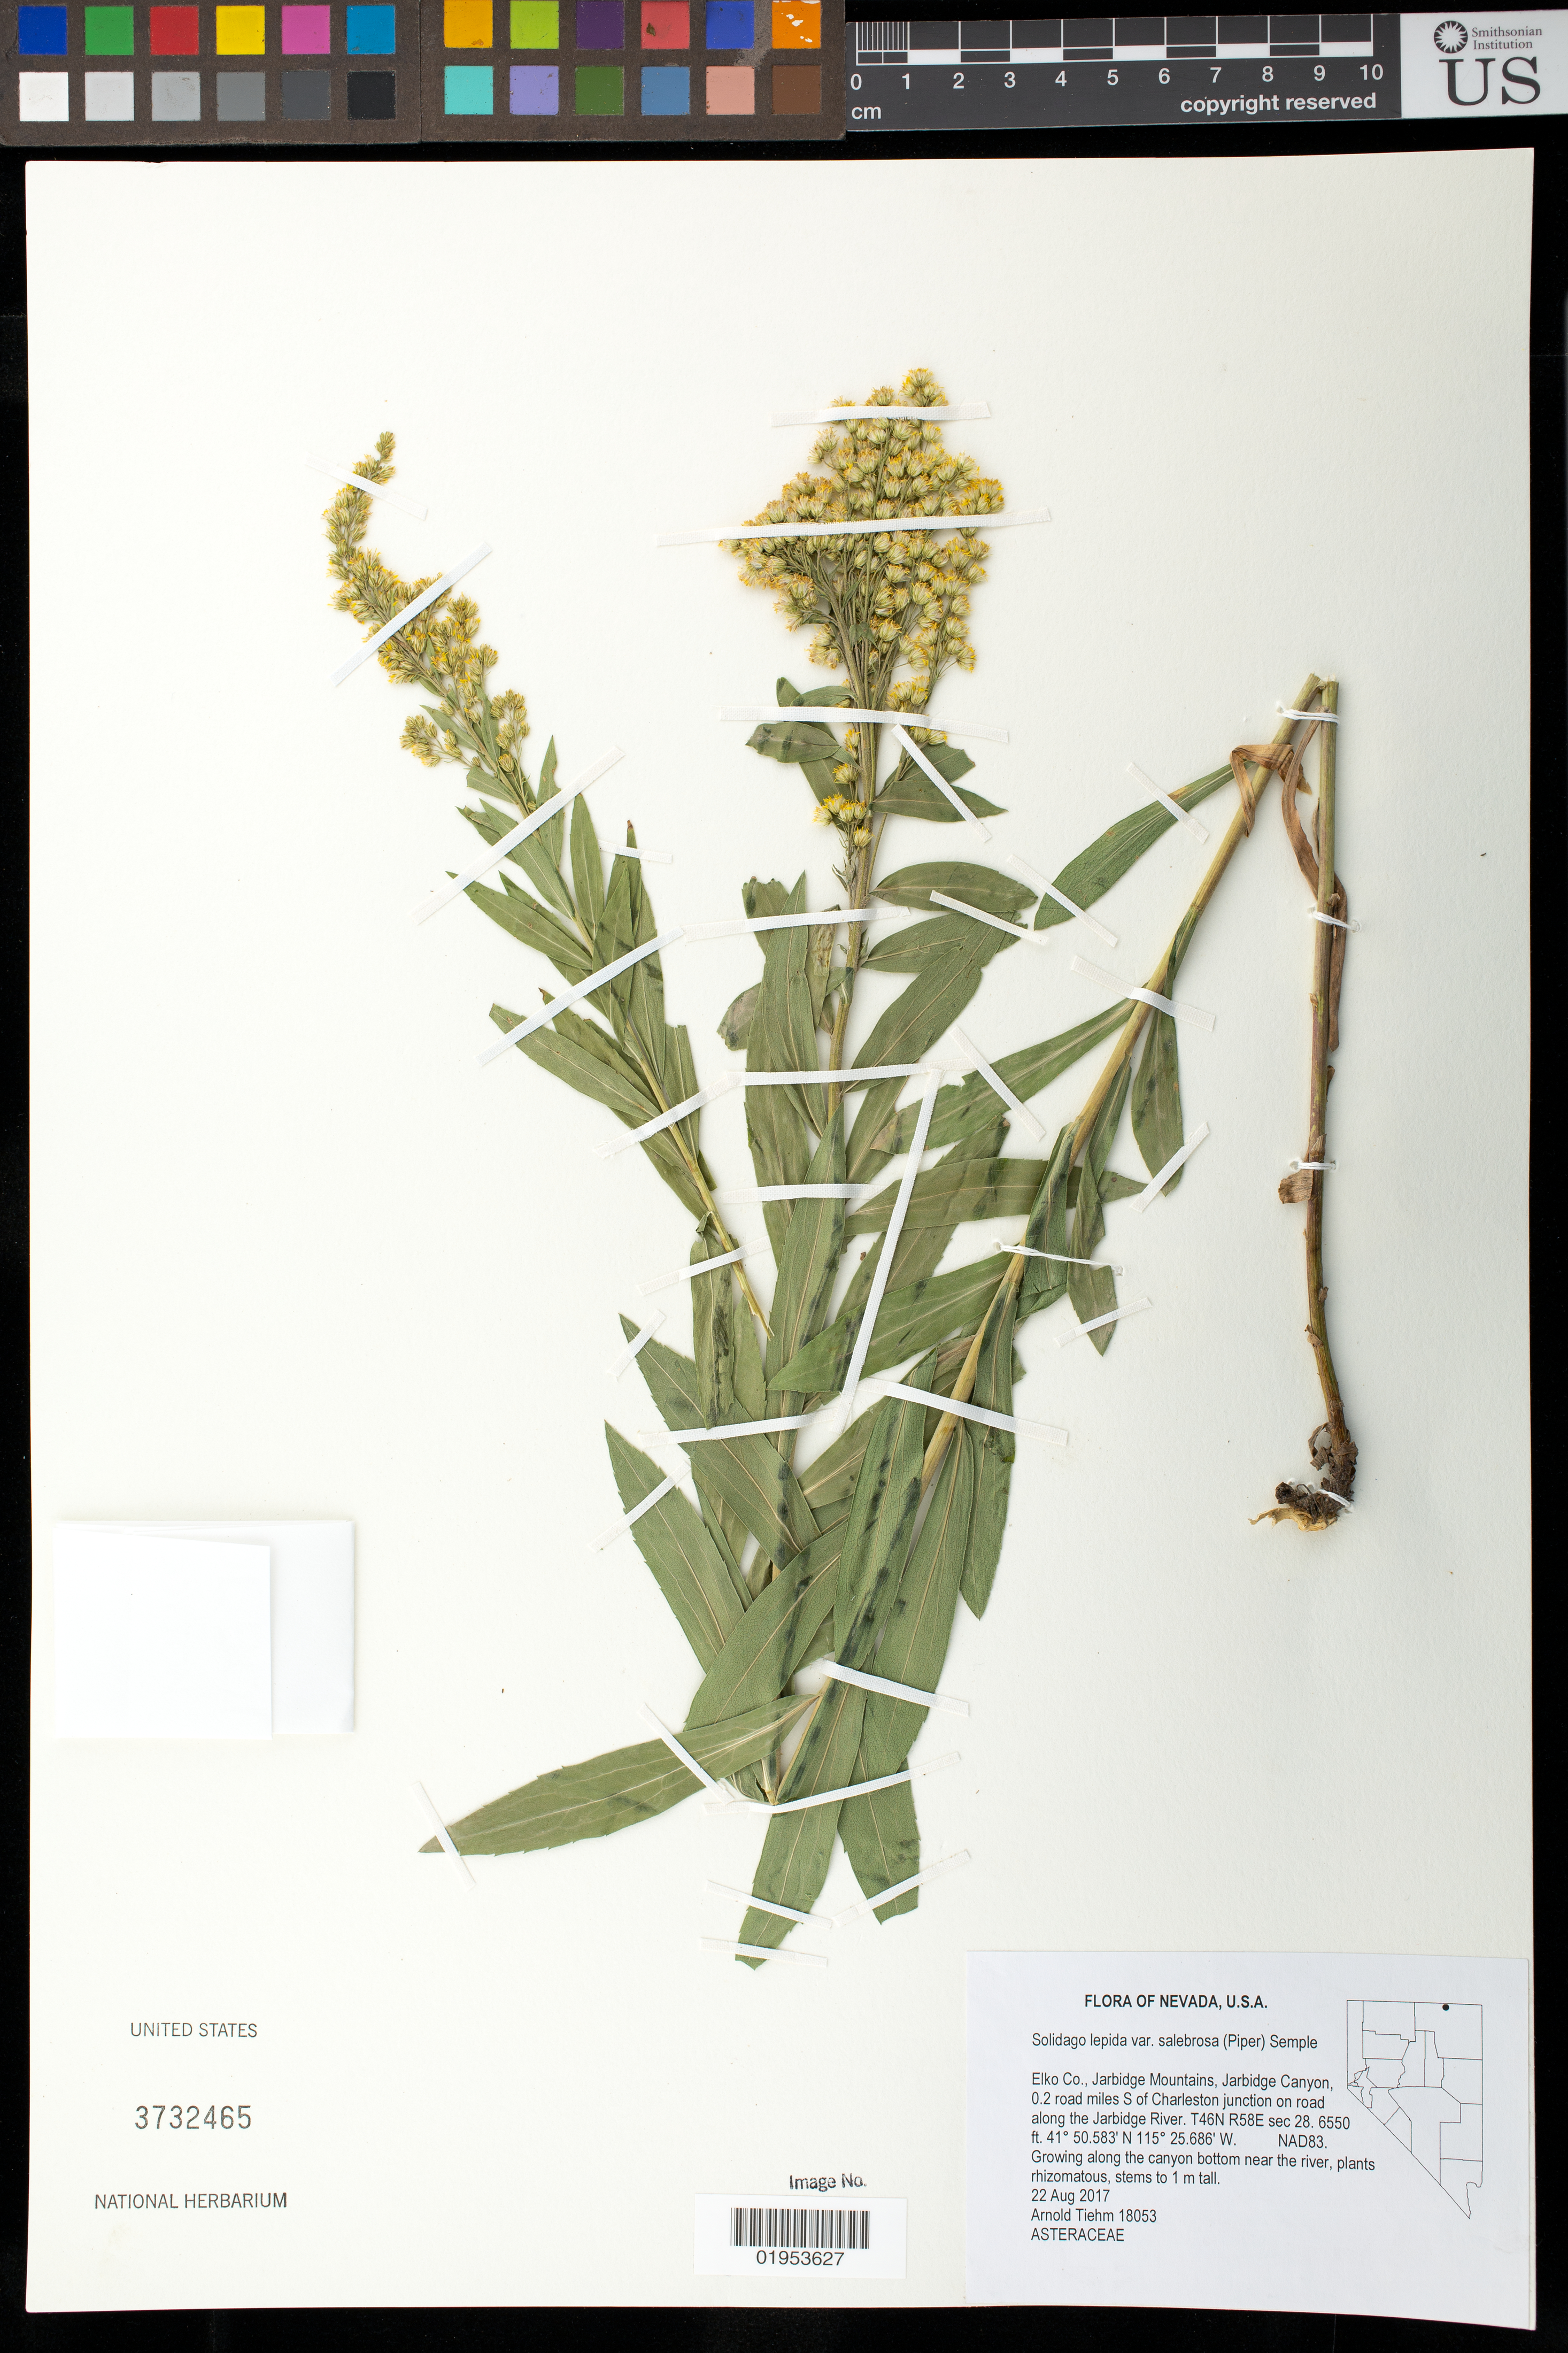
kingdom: Plantae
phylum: Tracheophyta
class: Magnoliopsida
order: Asterales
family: Asteraceae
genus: Solidago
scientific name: Solidago lepida var. salebrosa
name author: (Piper) Semple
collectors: A. Tiehm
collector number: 18053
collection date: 2017-08-22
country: United States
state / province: Nevada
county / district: Elko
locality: Jarbidge Mtns., Jarbidge Canyon, 0.2 road miles S of Charleston junction on road along the Jarbidge River.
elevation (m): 1996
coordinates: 41 50.583 N, 115 25.686 W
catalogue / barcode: US 3732465